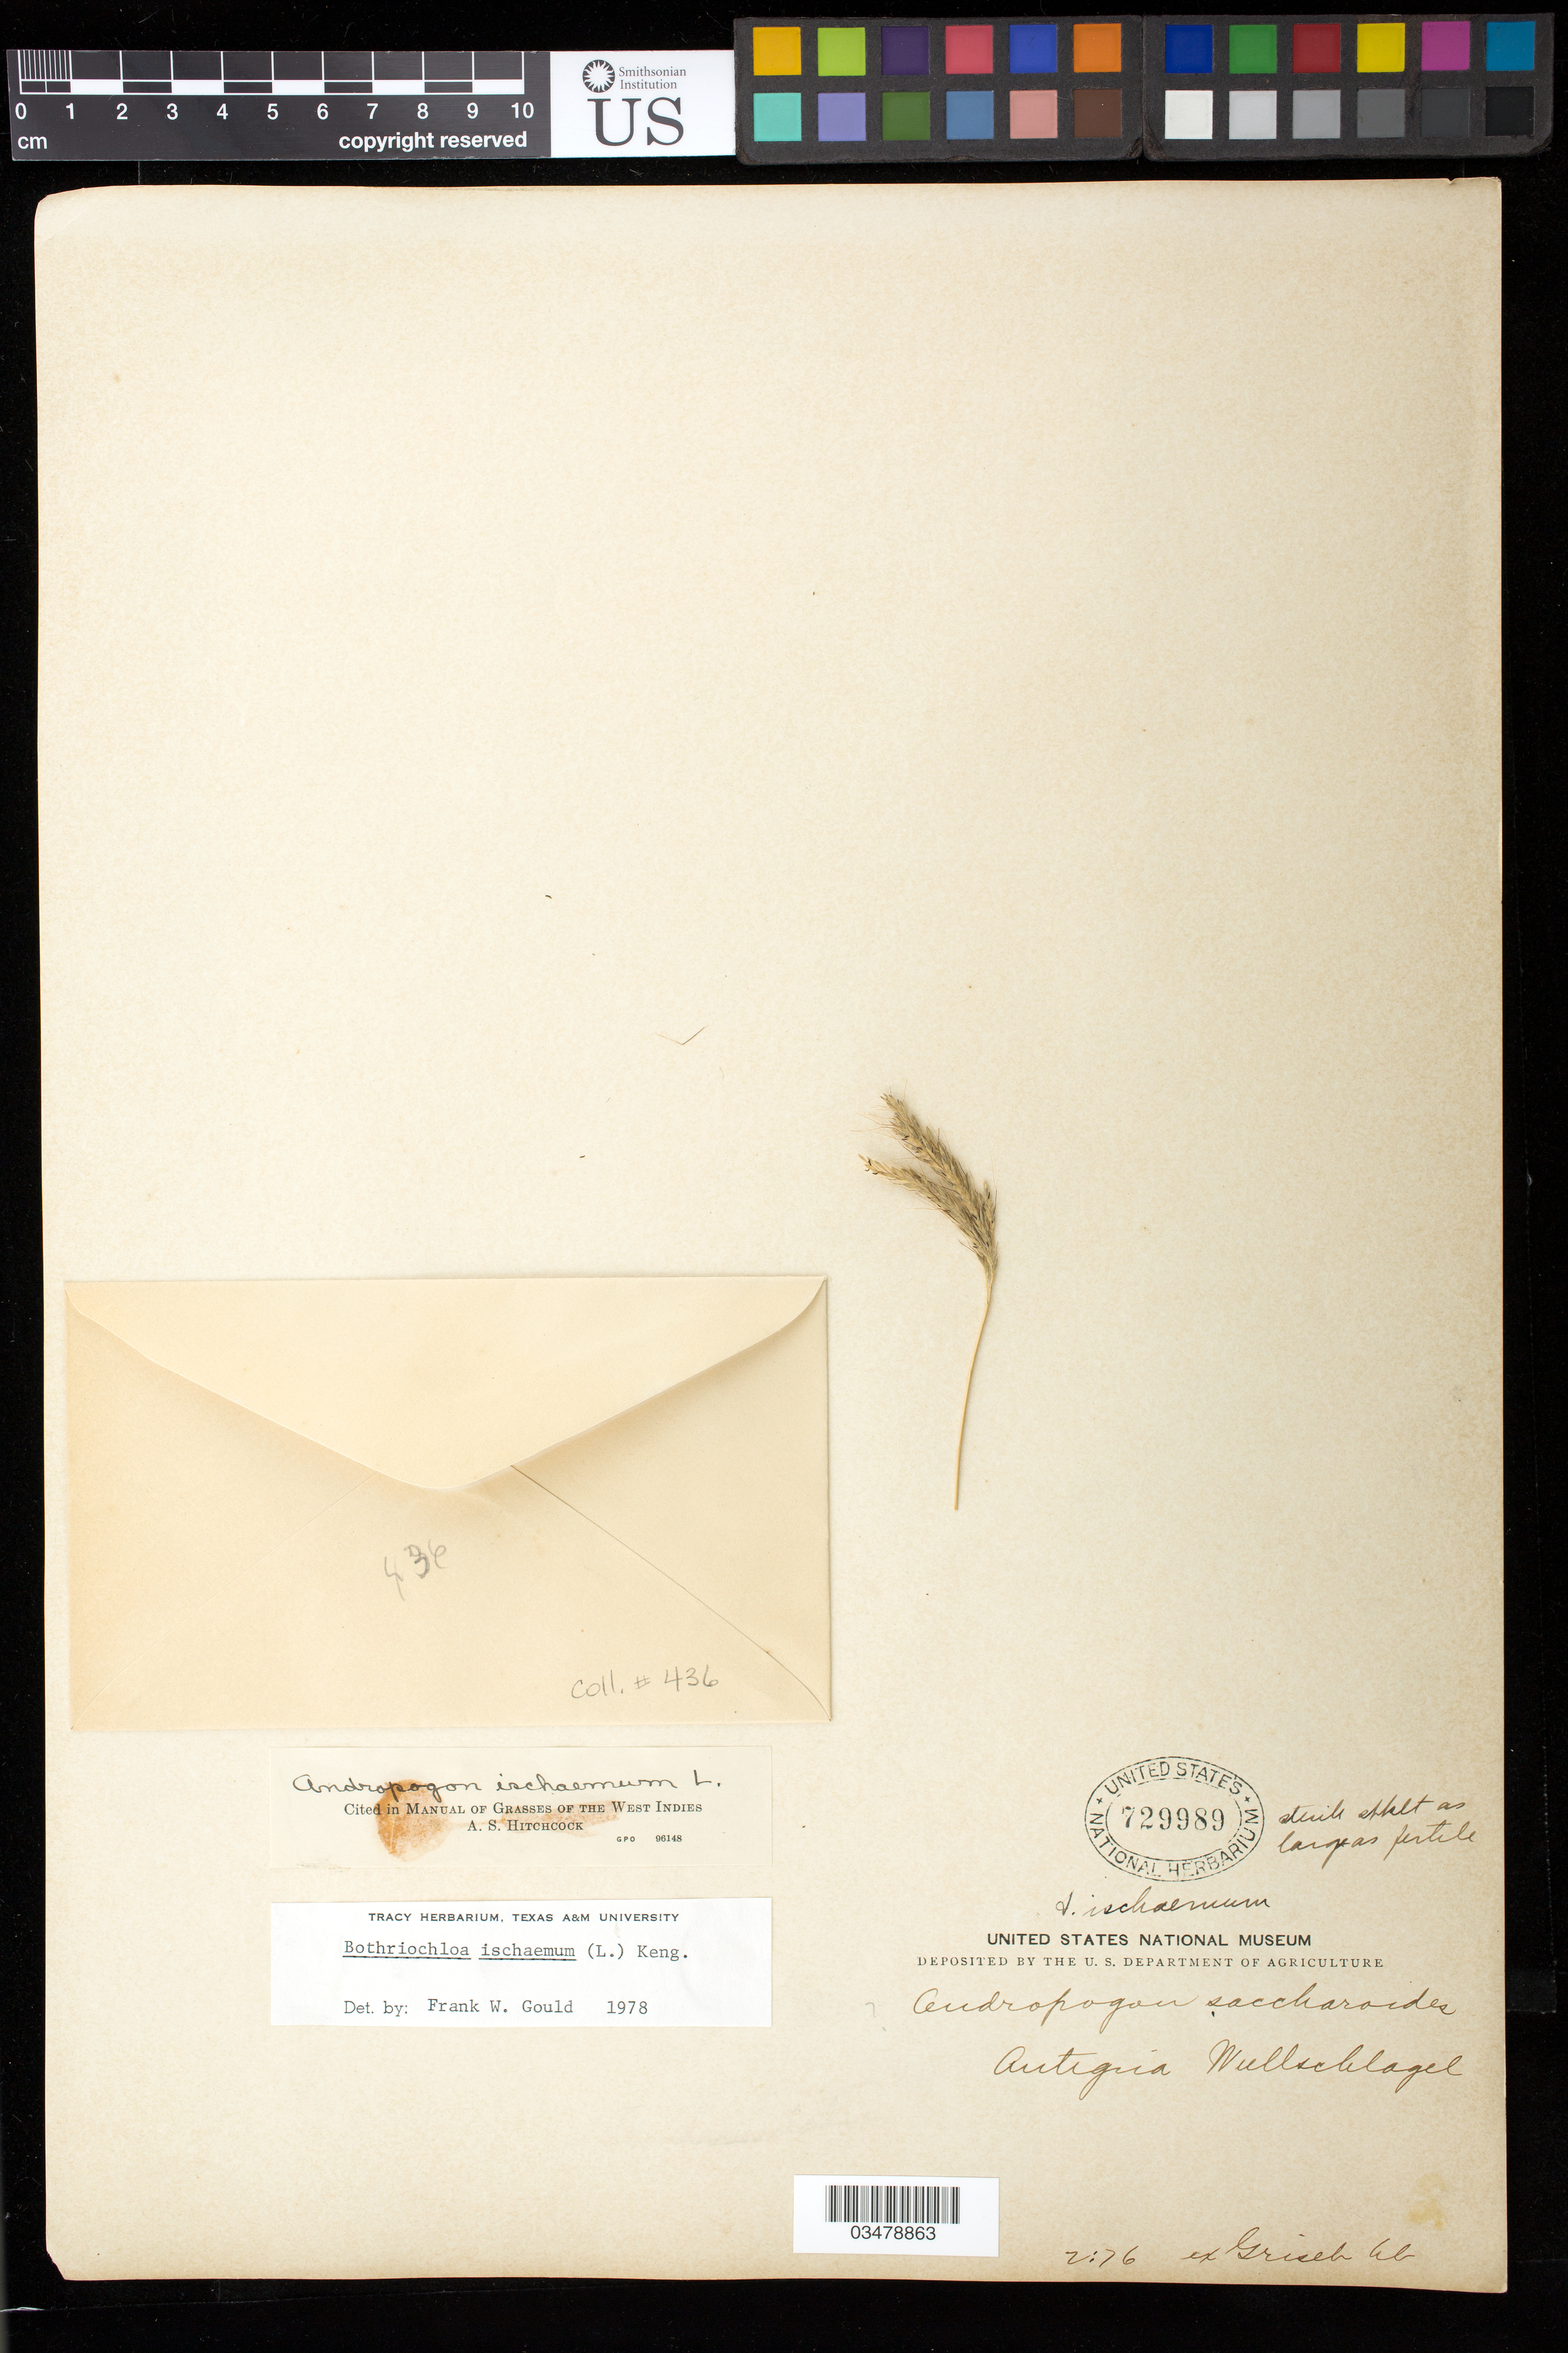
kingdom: Plantae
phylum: Tracheophyta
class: Liliopsida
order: Poales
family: Poaceae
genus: Bothriochloa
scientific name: Bothriochloa ischaemum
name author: (L.) Keng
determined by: Gould, F. W.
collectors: ex. Griseb Herb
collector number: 436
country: Ecuador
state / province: Colón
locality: Galapagos.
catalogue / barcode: US 729989